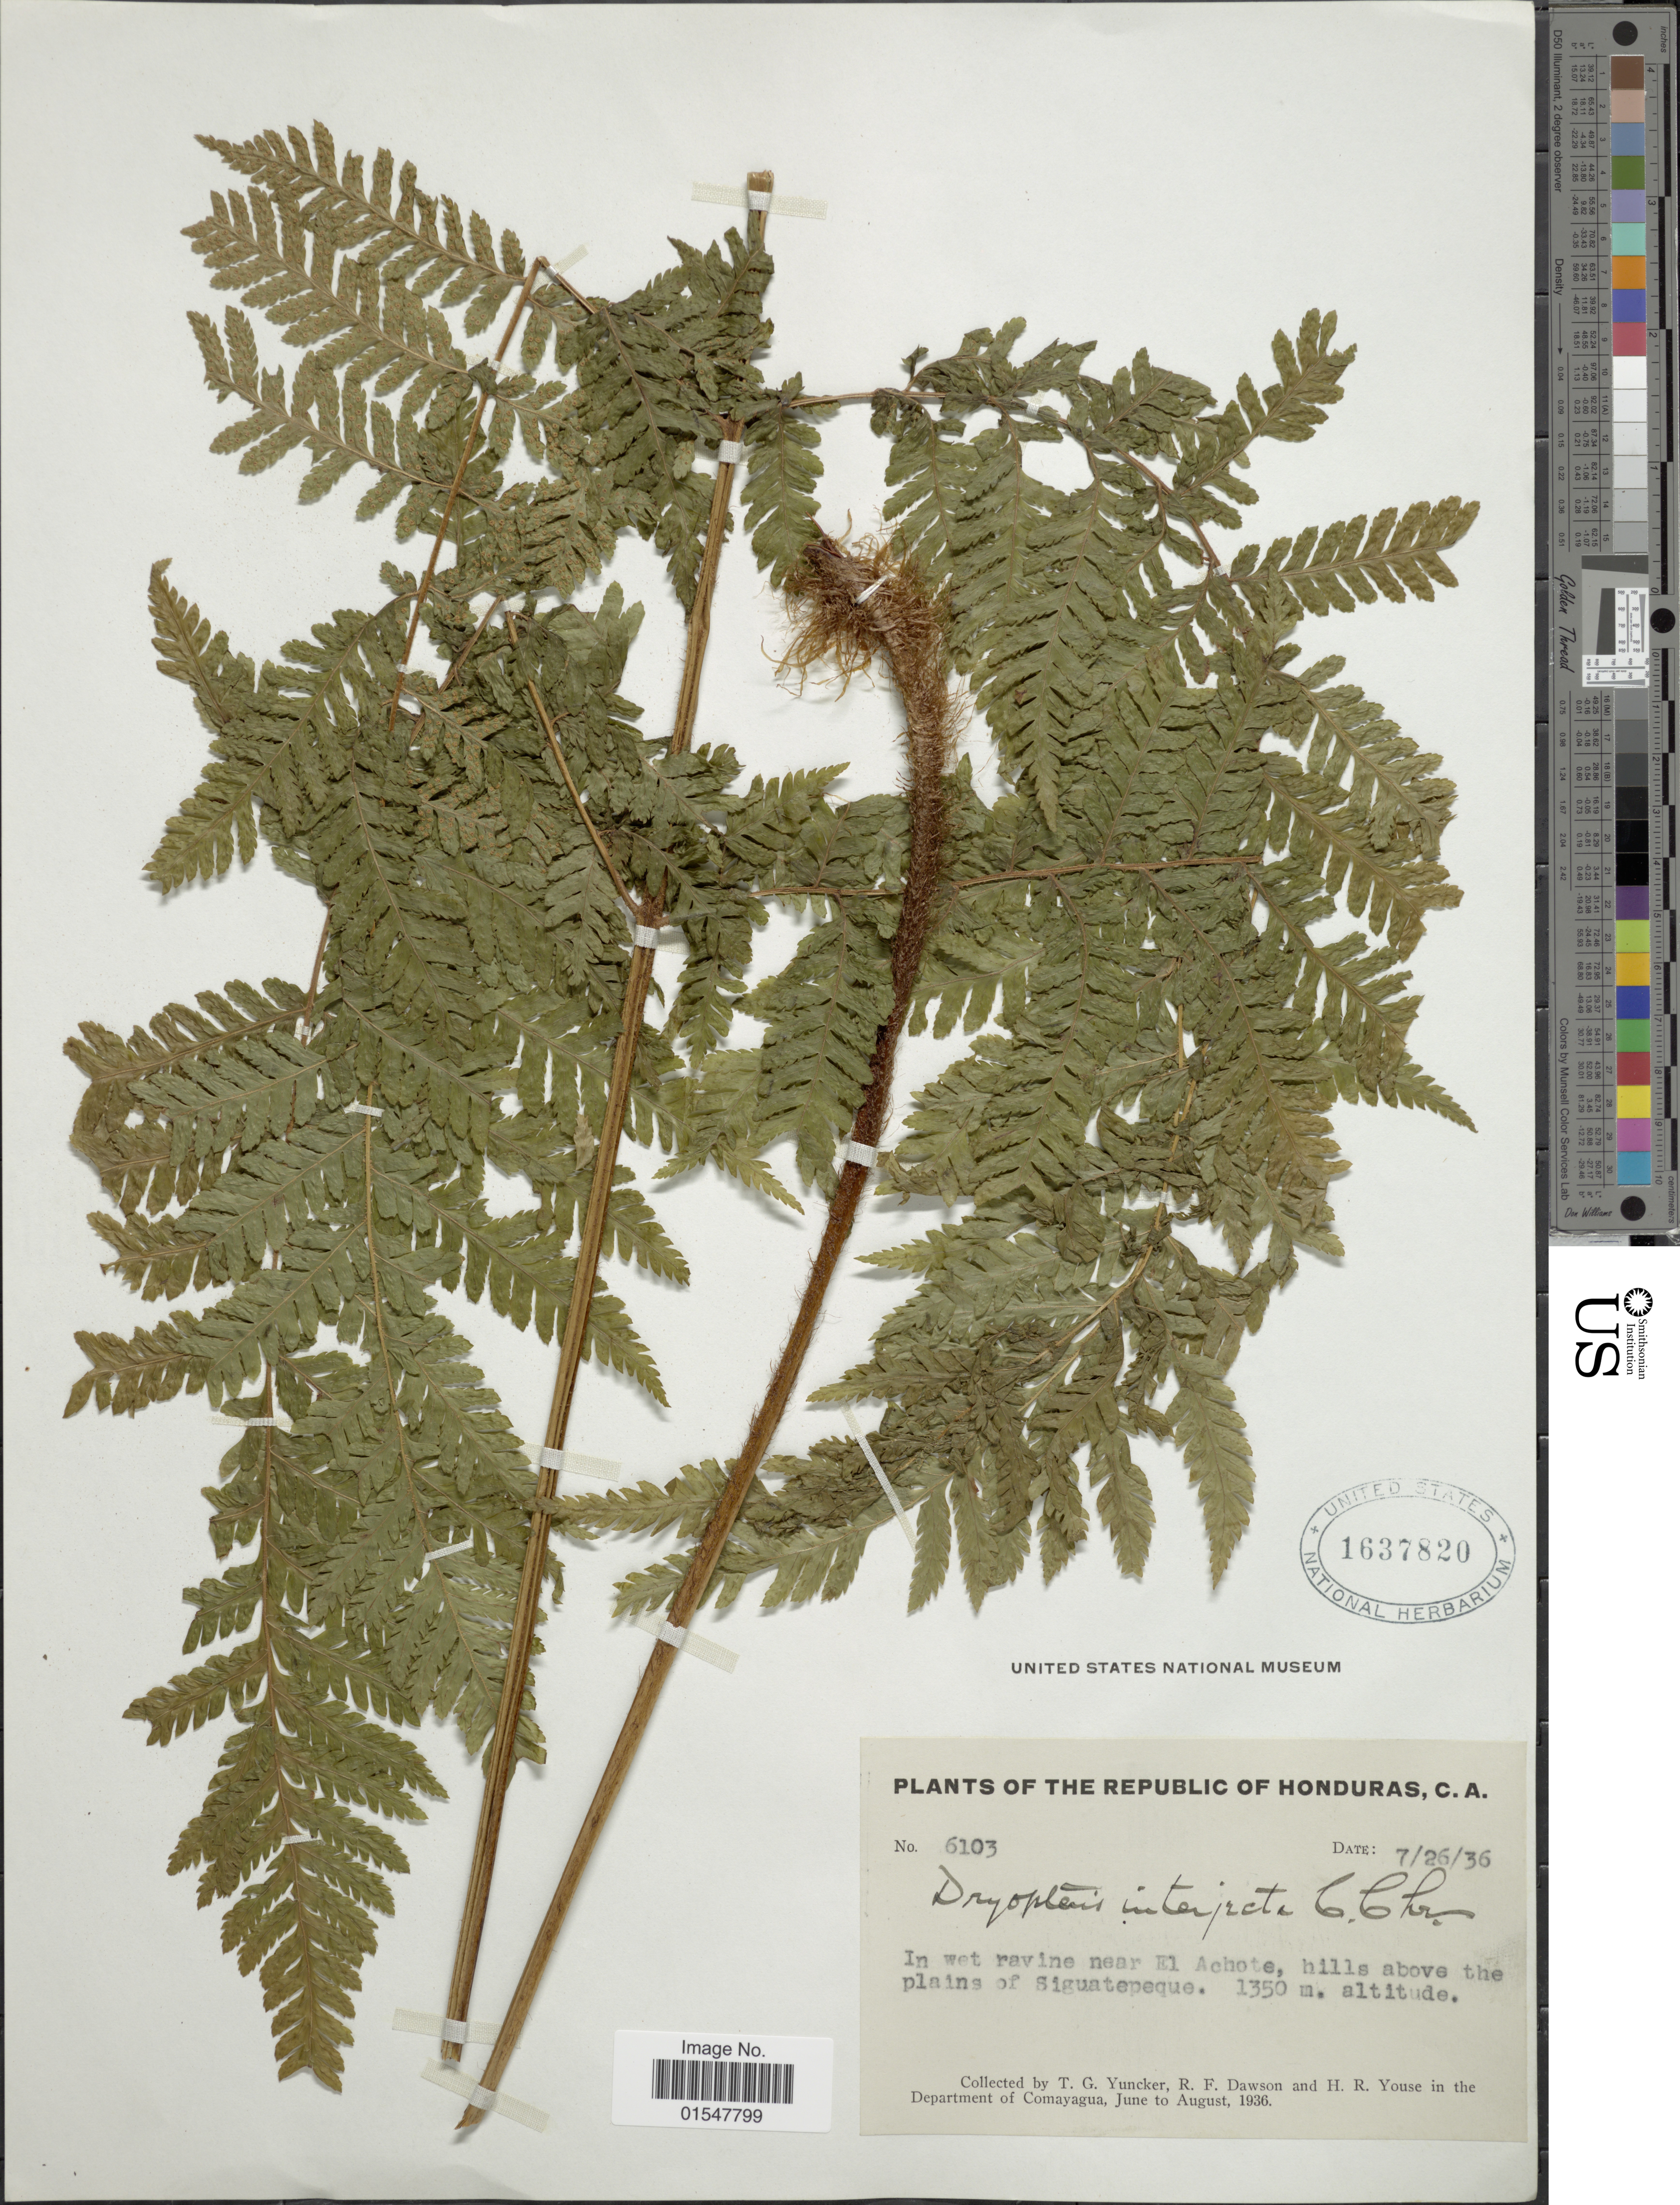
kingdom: Plantae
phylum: Tracheophyta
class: Polypodiopsida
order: Polypodiales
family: Dryopteridaceae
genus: Ctenitis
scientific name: Ctenitis interjecta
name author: (C. Chr.) Ching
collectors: T. G. Yuncker, R. F. Dawson & H. Youse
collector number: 6103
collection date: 1936-07-26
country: Honduras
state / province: Comayagua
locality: The Republic of Honduras, C.A. In wet ravine near El Achote, hills above the plains of Siguatepeque, Department of Comayagua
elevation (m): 1350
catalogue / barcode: US 1637820